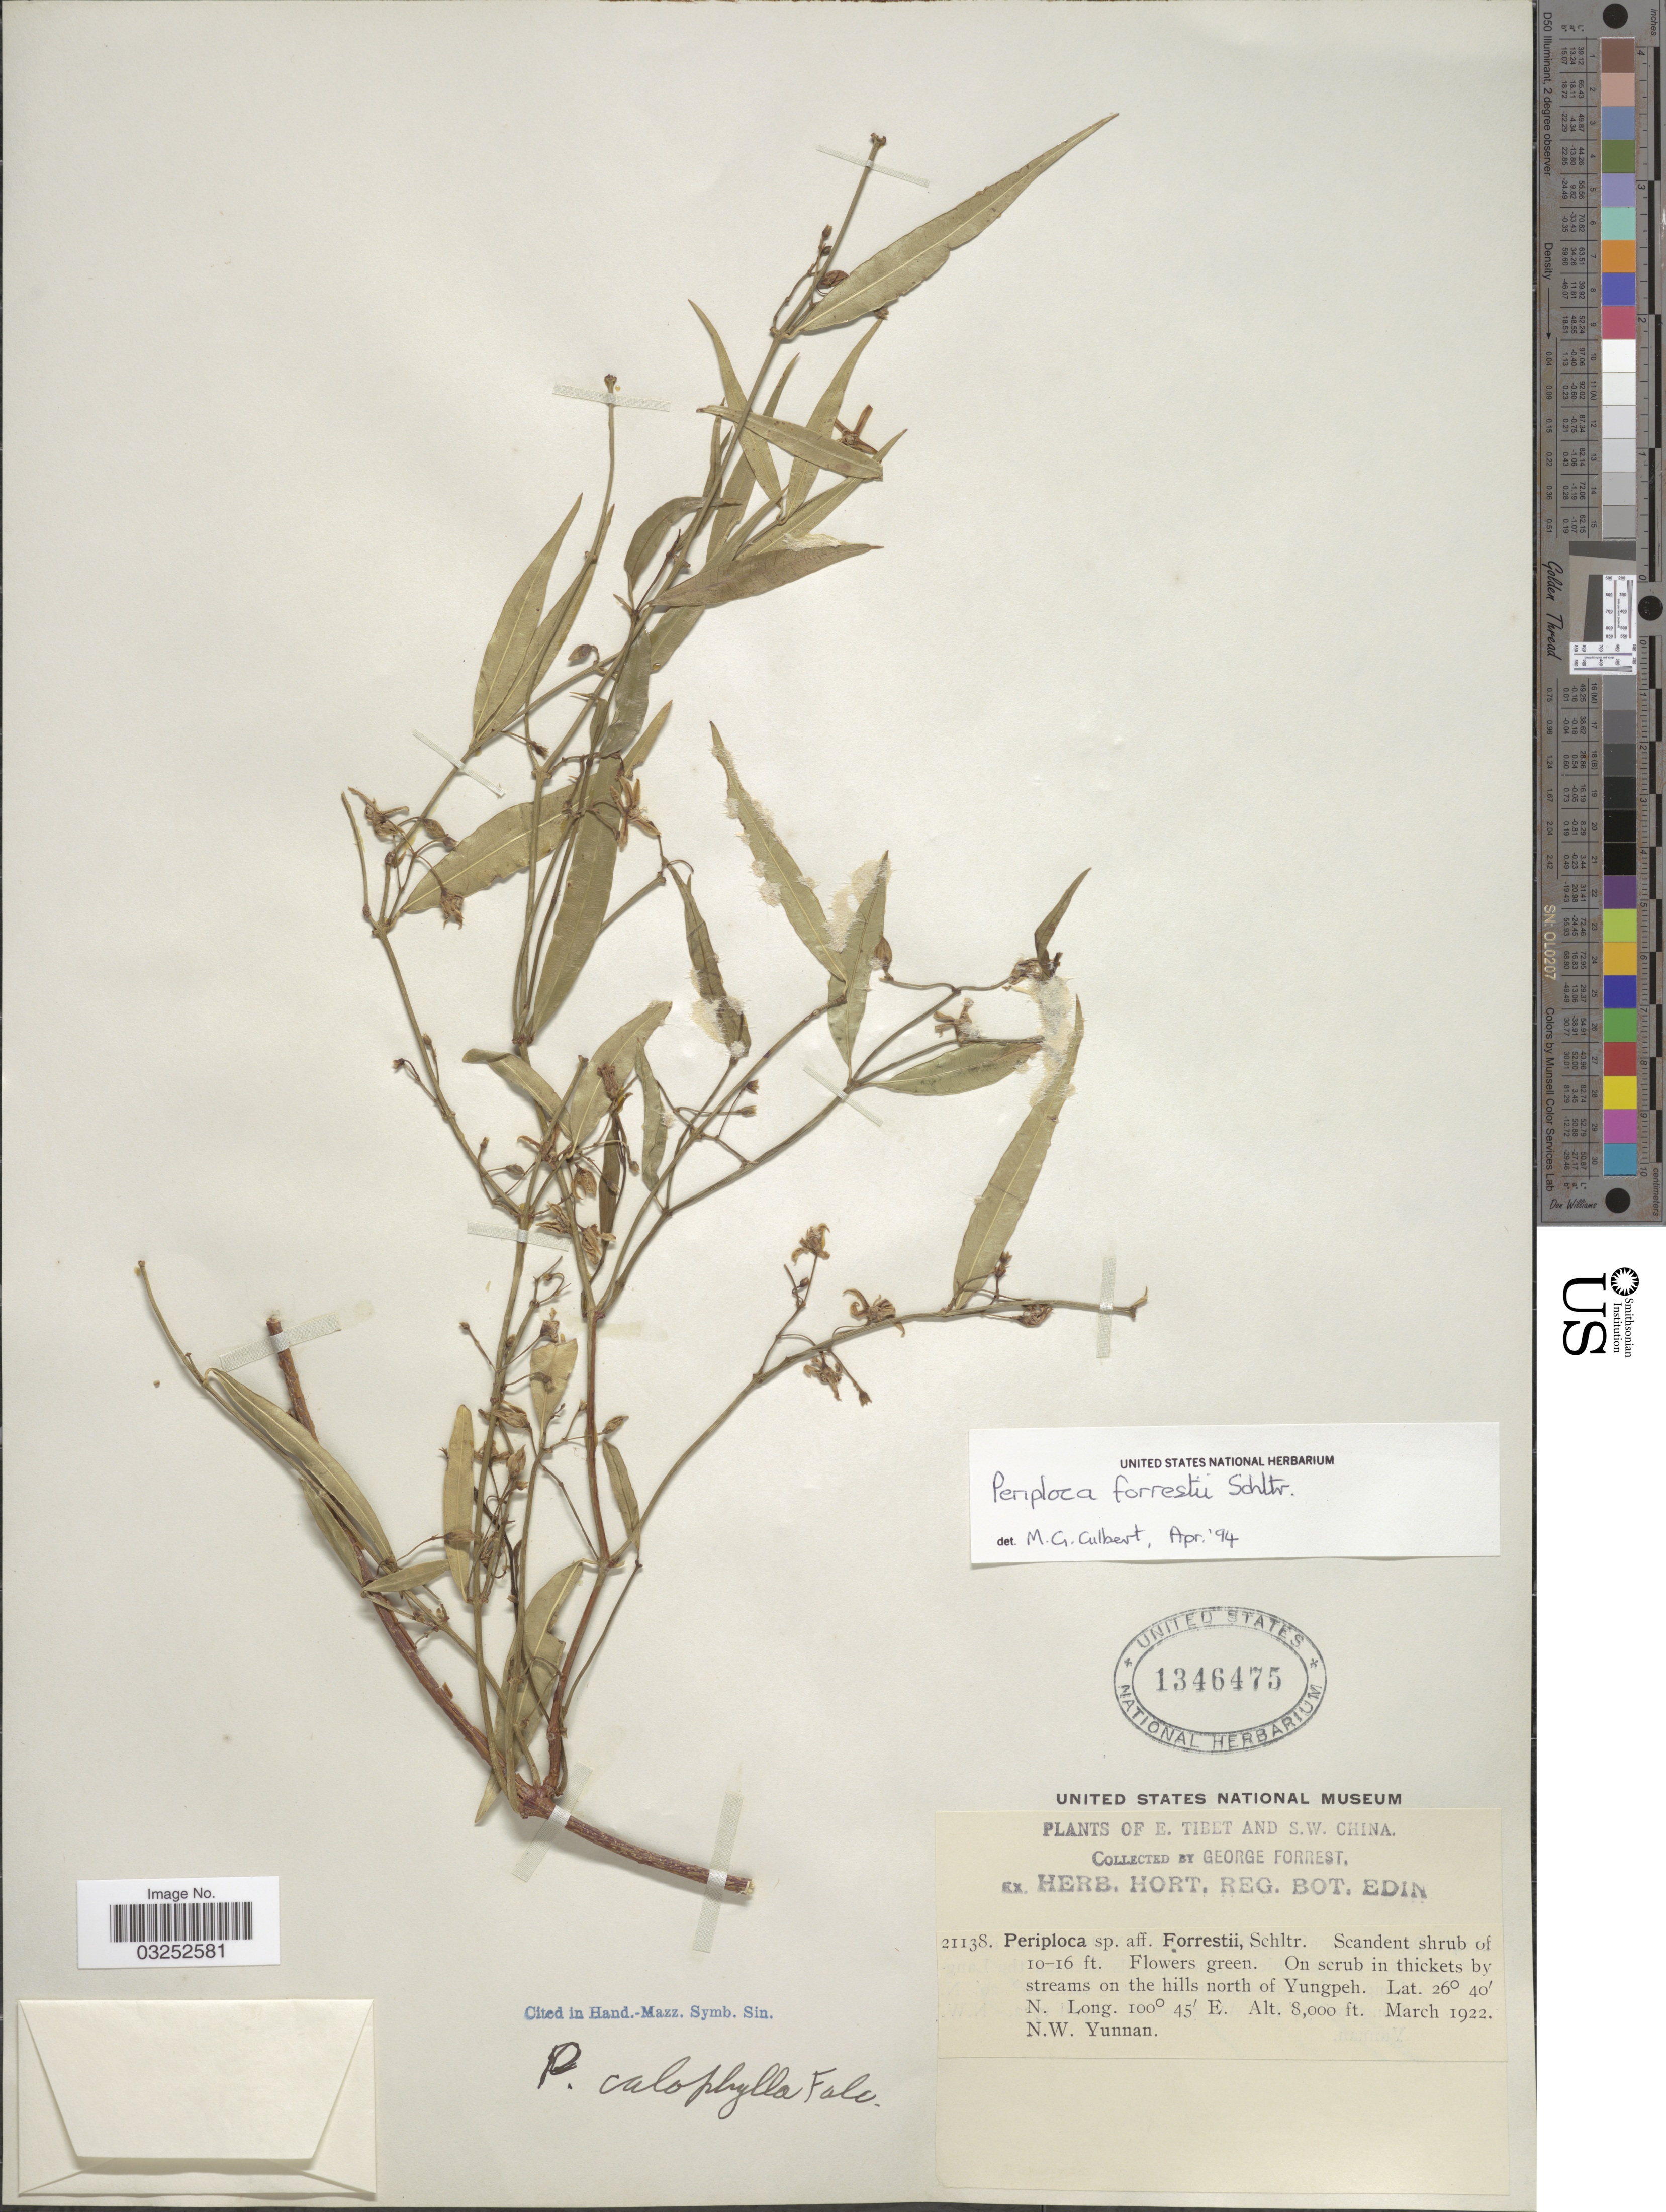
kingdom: Plantae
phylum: Tracheophyta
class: Magnoliopsida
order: Gentianales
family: Apocynaceae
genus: Periploca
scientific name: Periploca forrestii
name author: Schltr.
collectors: G. Forrest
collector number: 21138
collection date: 1922-03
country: China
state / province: Yunnan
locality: E. Tibet and S.W. China. On scrub in thickets by streams on the hills north of Yungpeh. N.W. Yunnan.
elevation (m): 2438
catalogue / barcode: US 1346475